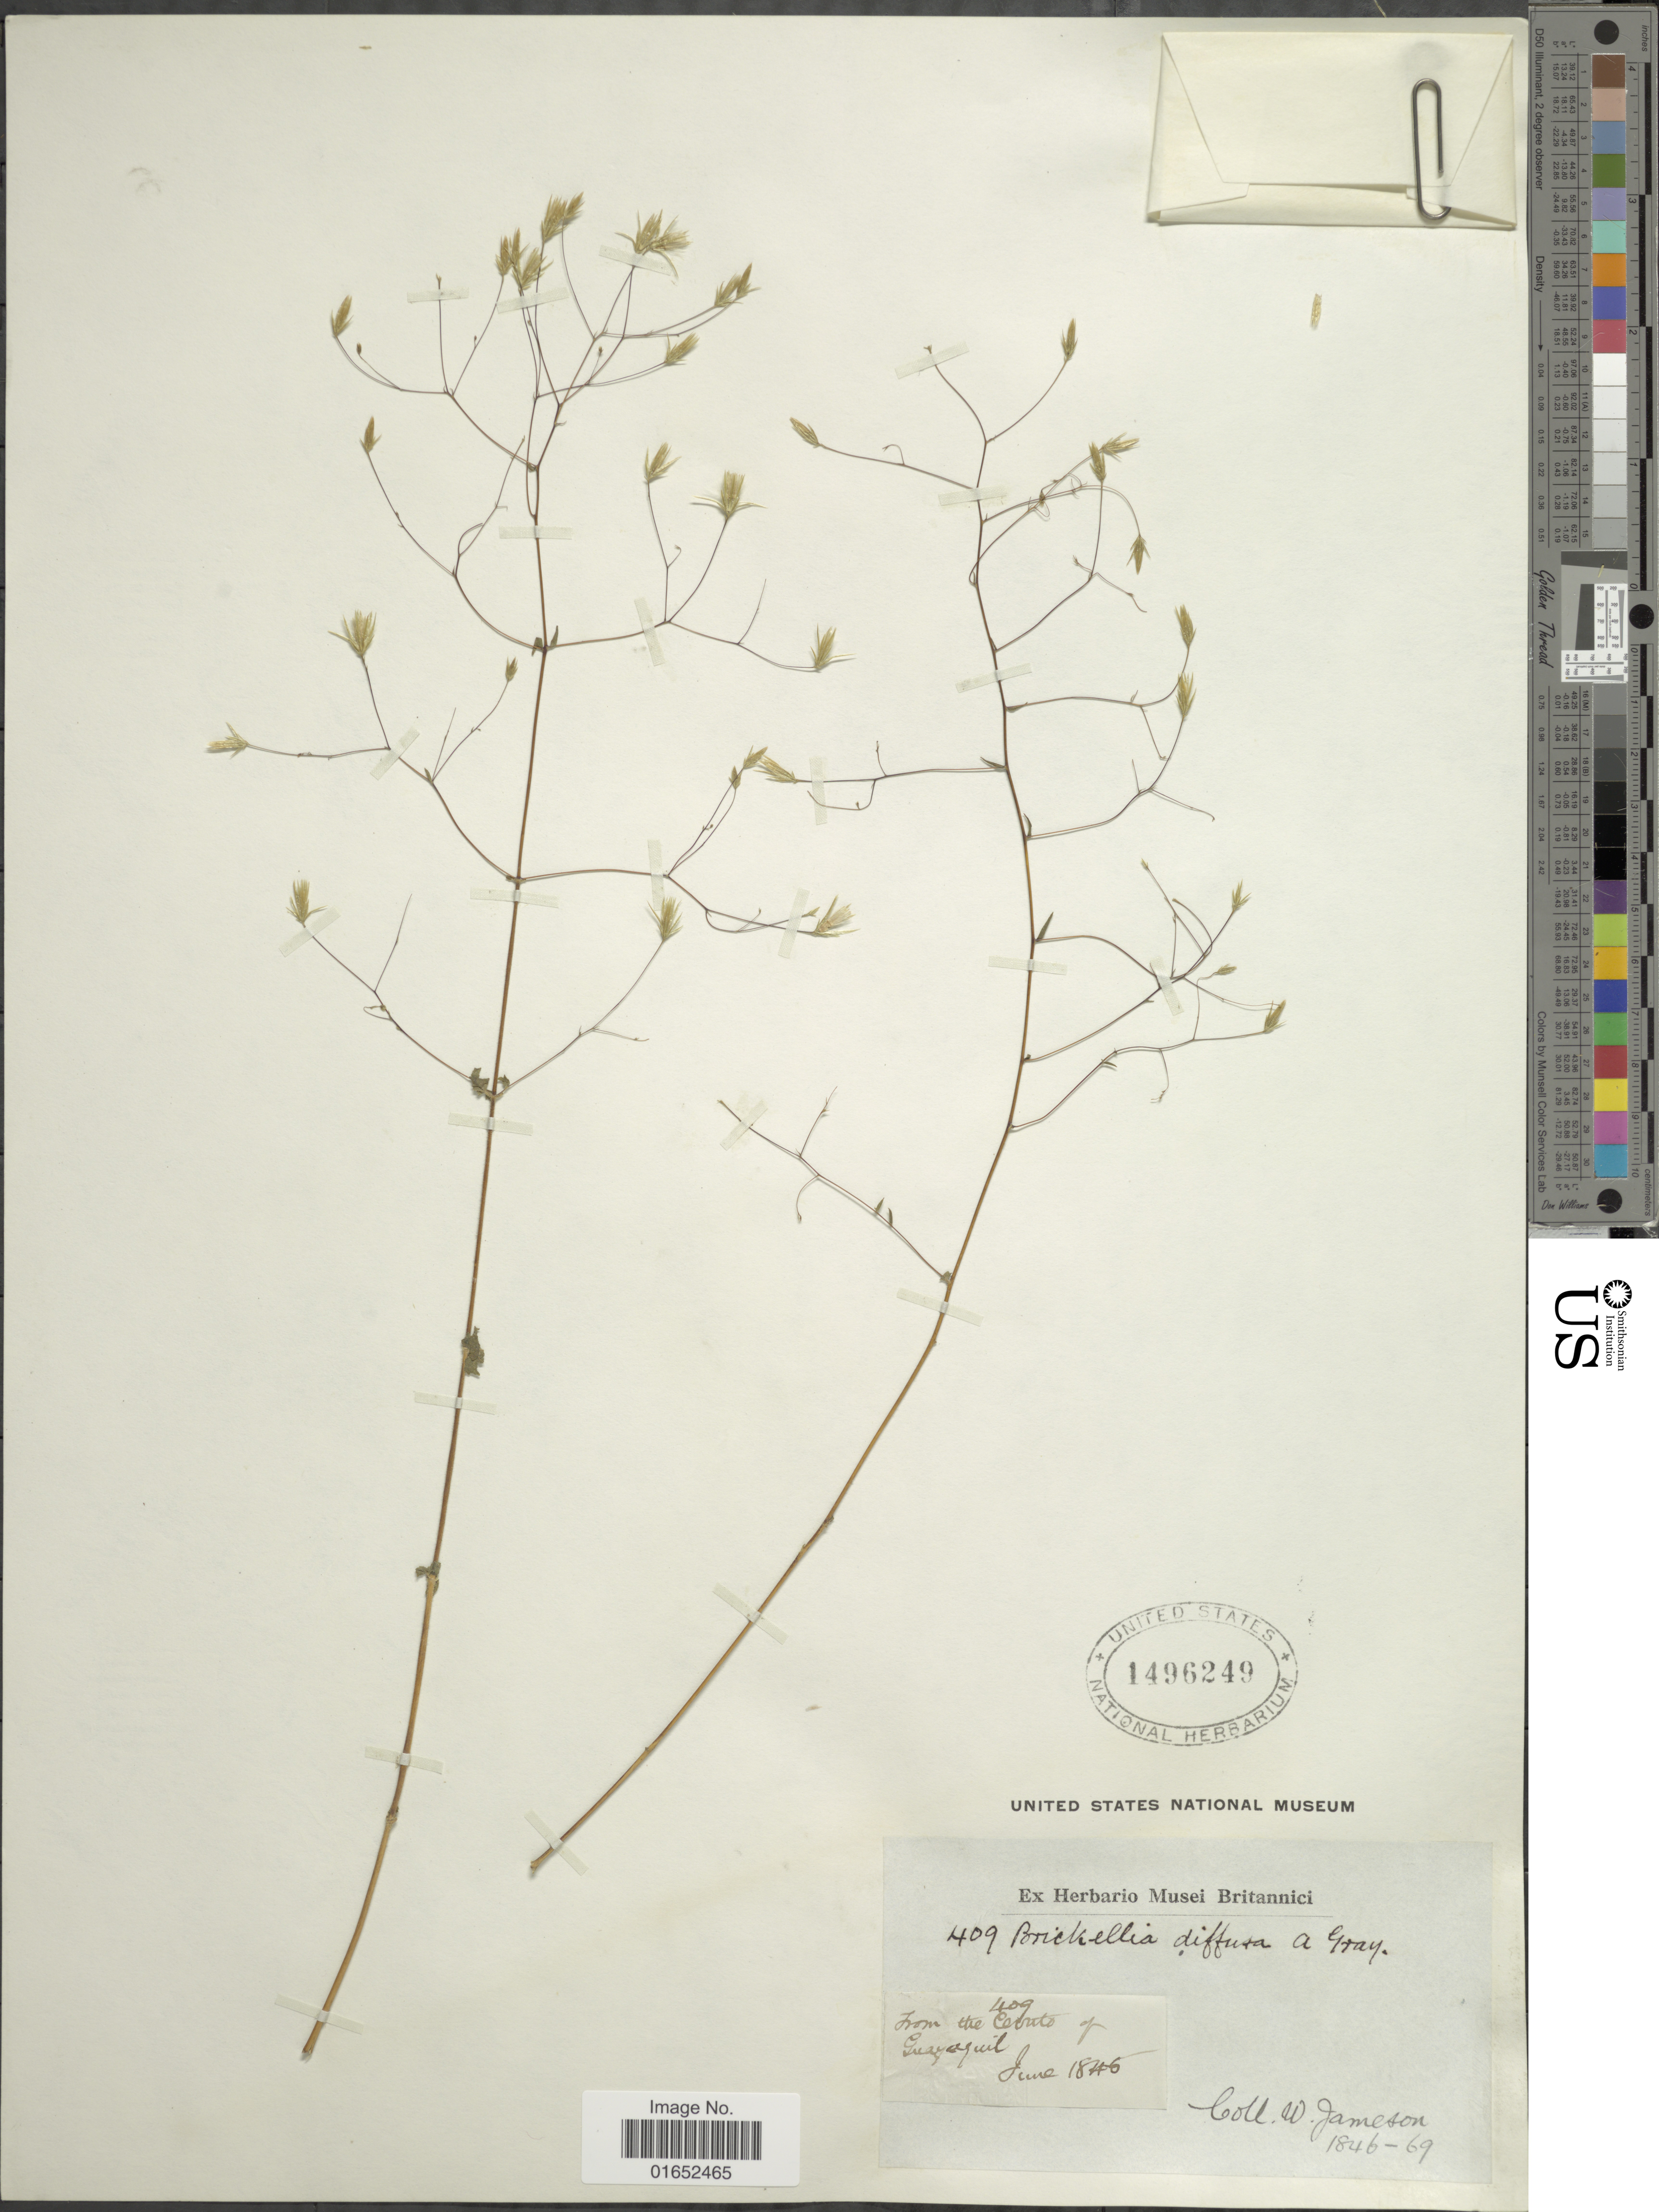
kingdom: Plantae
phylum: Tracheophyta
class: Magnoliopsida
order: Asterales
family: Asteraceae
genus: Brickellia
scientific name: Brickellia diffusa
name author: (Vahl) A. Gray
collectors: W. Jameson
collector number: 409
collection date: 1846-06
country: Ecuador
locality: From the Cevuto of Guayaquil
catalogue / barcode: US 1496249